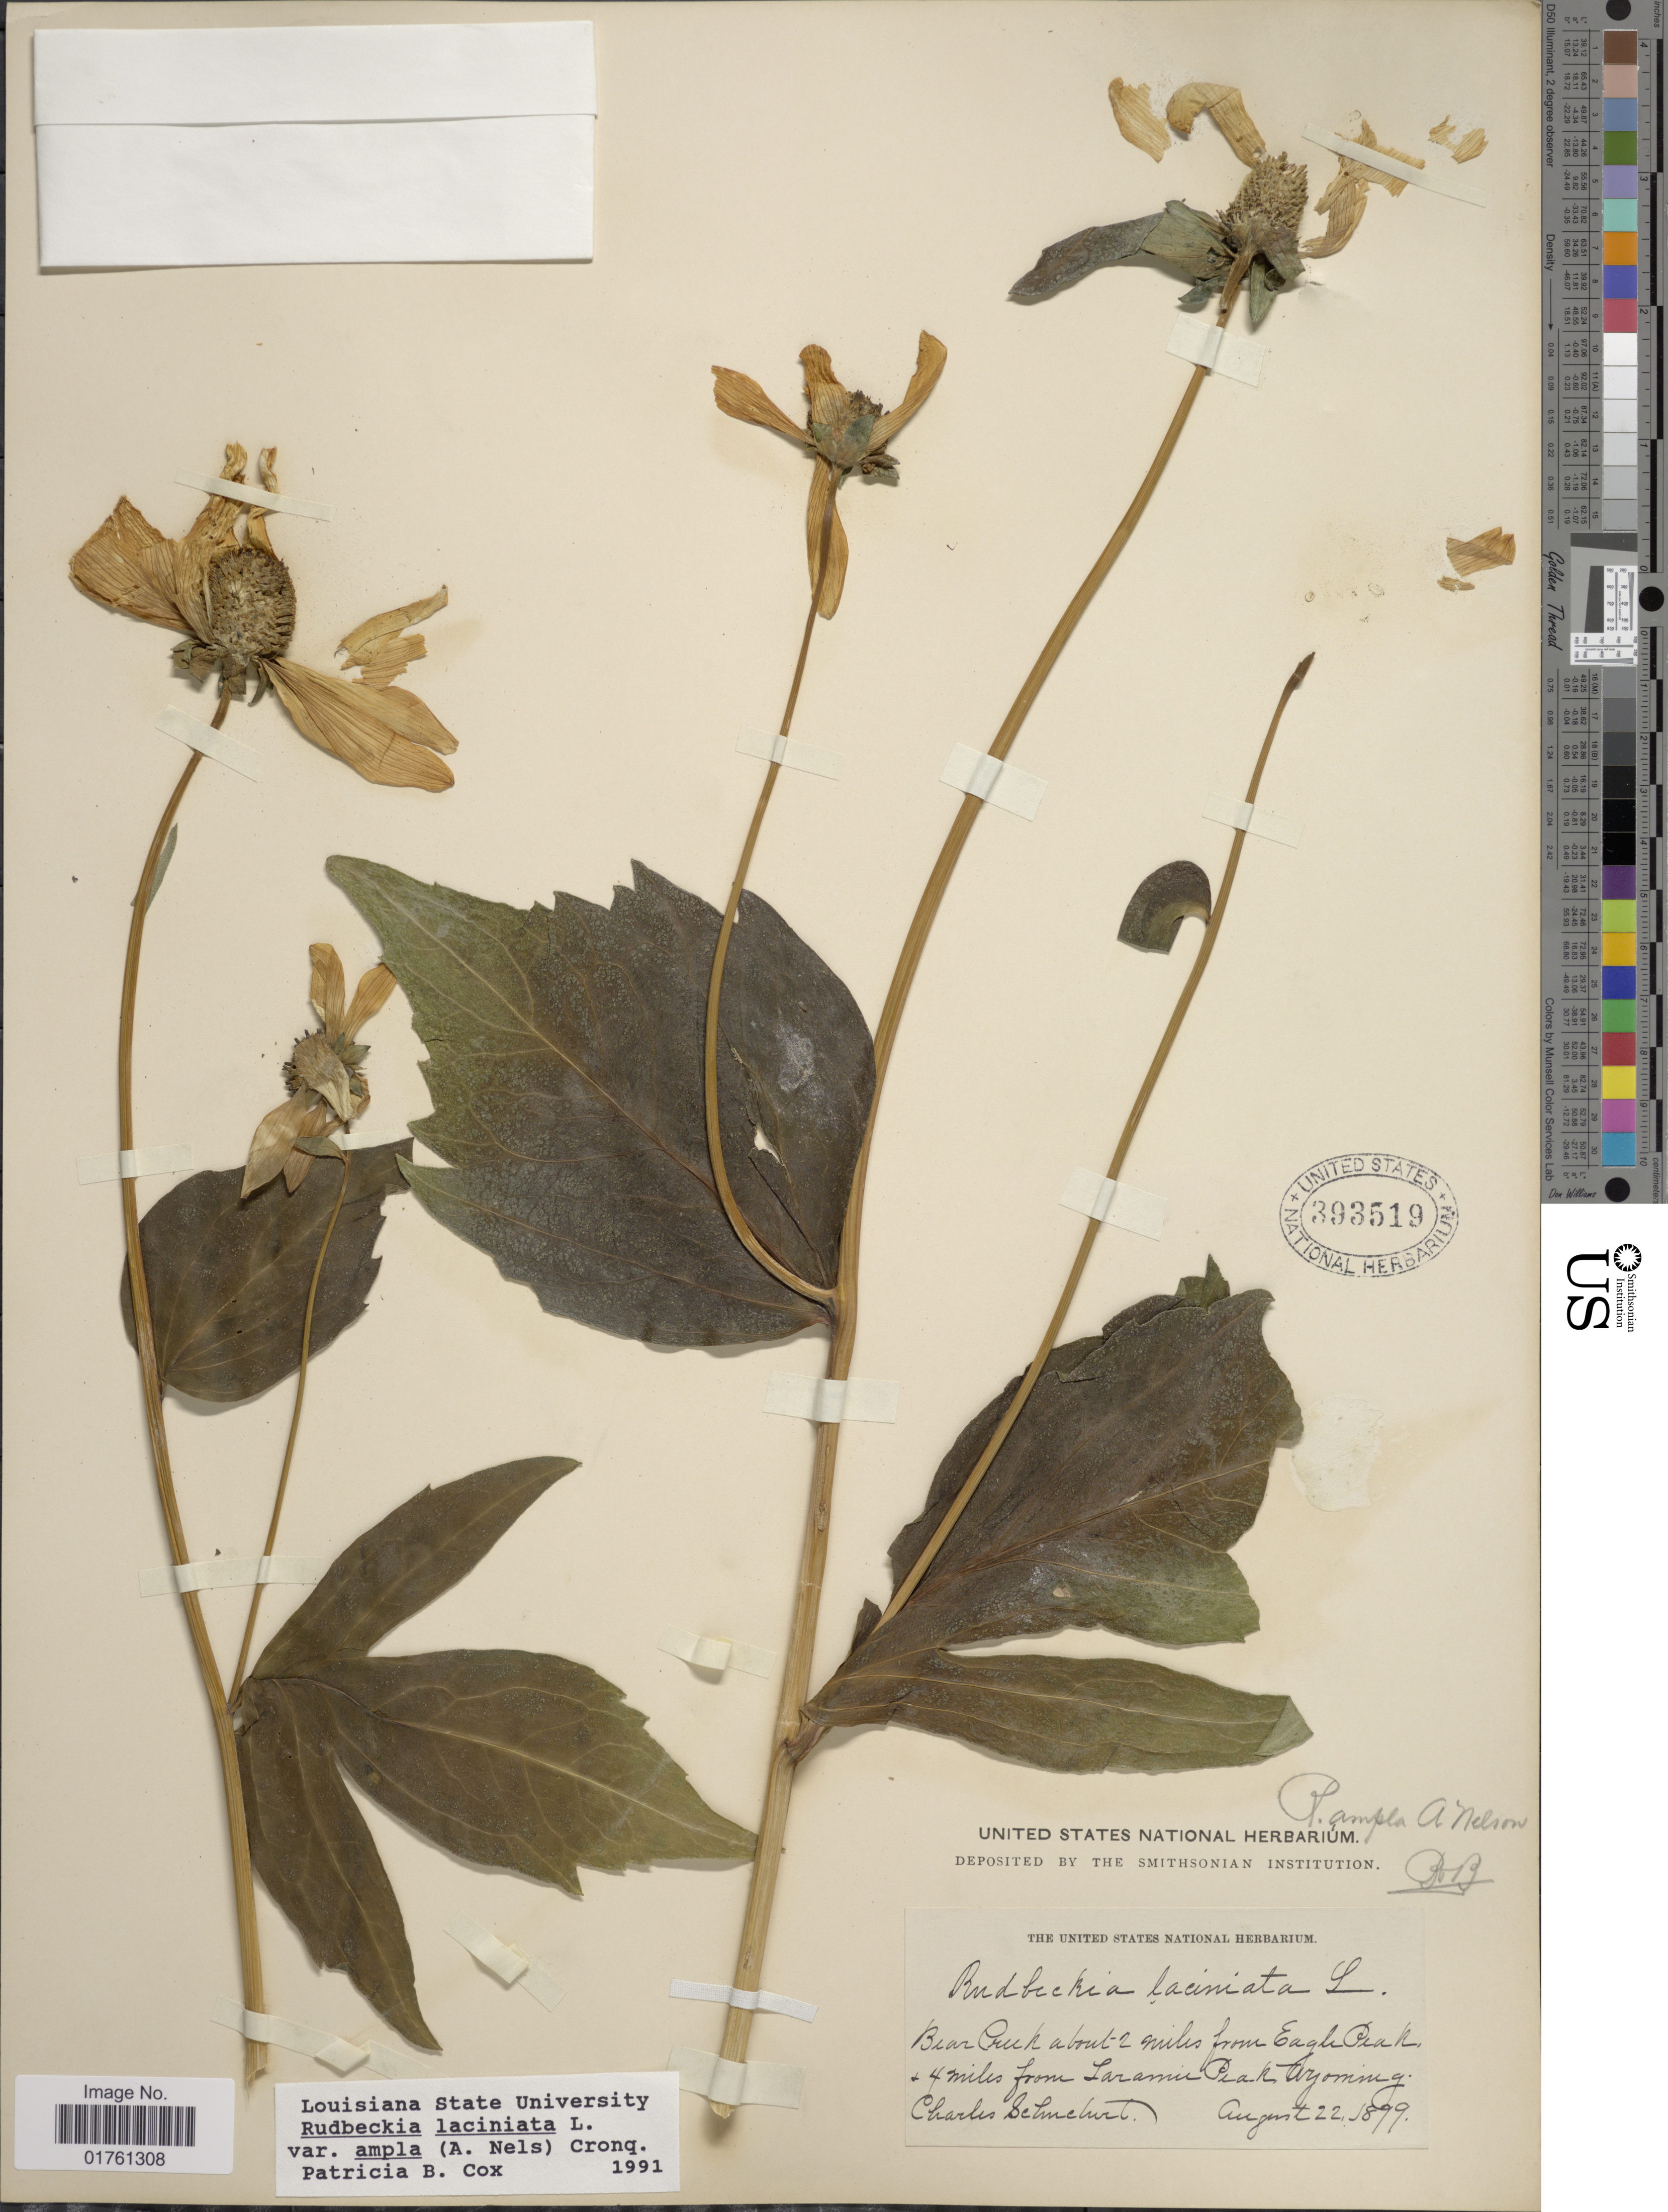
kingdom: Plantae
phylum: Tracheophyta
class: Magnoliopsida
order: Asterales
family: Asteraceae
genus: Rudbeckia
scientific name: Rudbeckia laciniata var. ampla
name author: (A. Nelson) Cronq.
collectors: C. Schuchert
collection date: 1899-08-22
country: United States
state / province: Wyoming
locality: Bear Creek about 2 miles from Eagle Peak, + 4 miles from Laramic Peak Wyoming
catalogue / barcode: US 393519